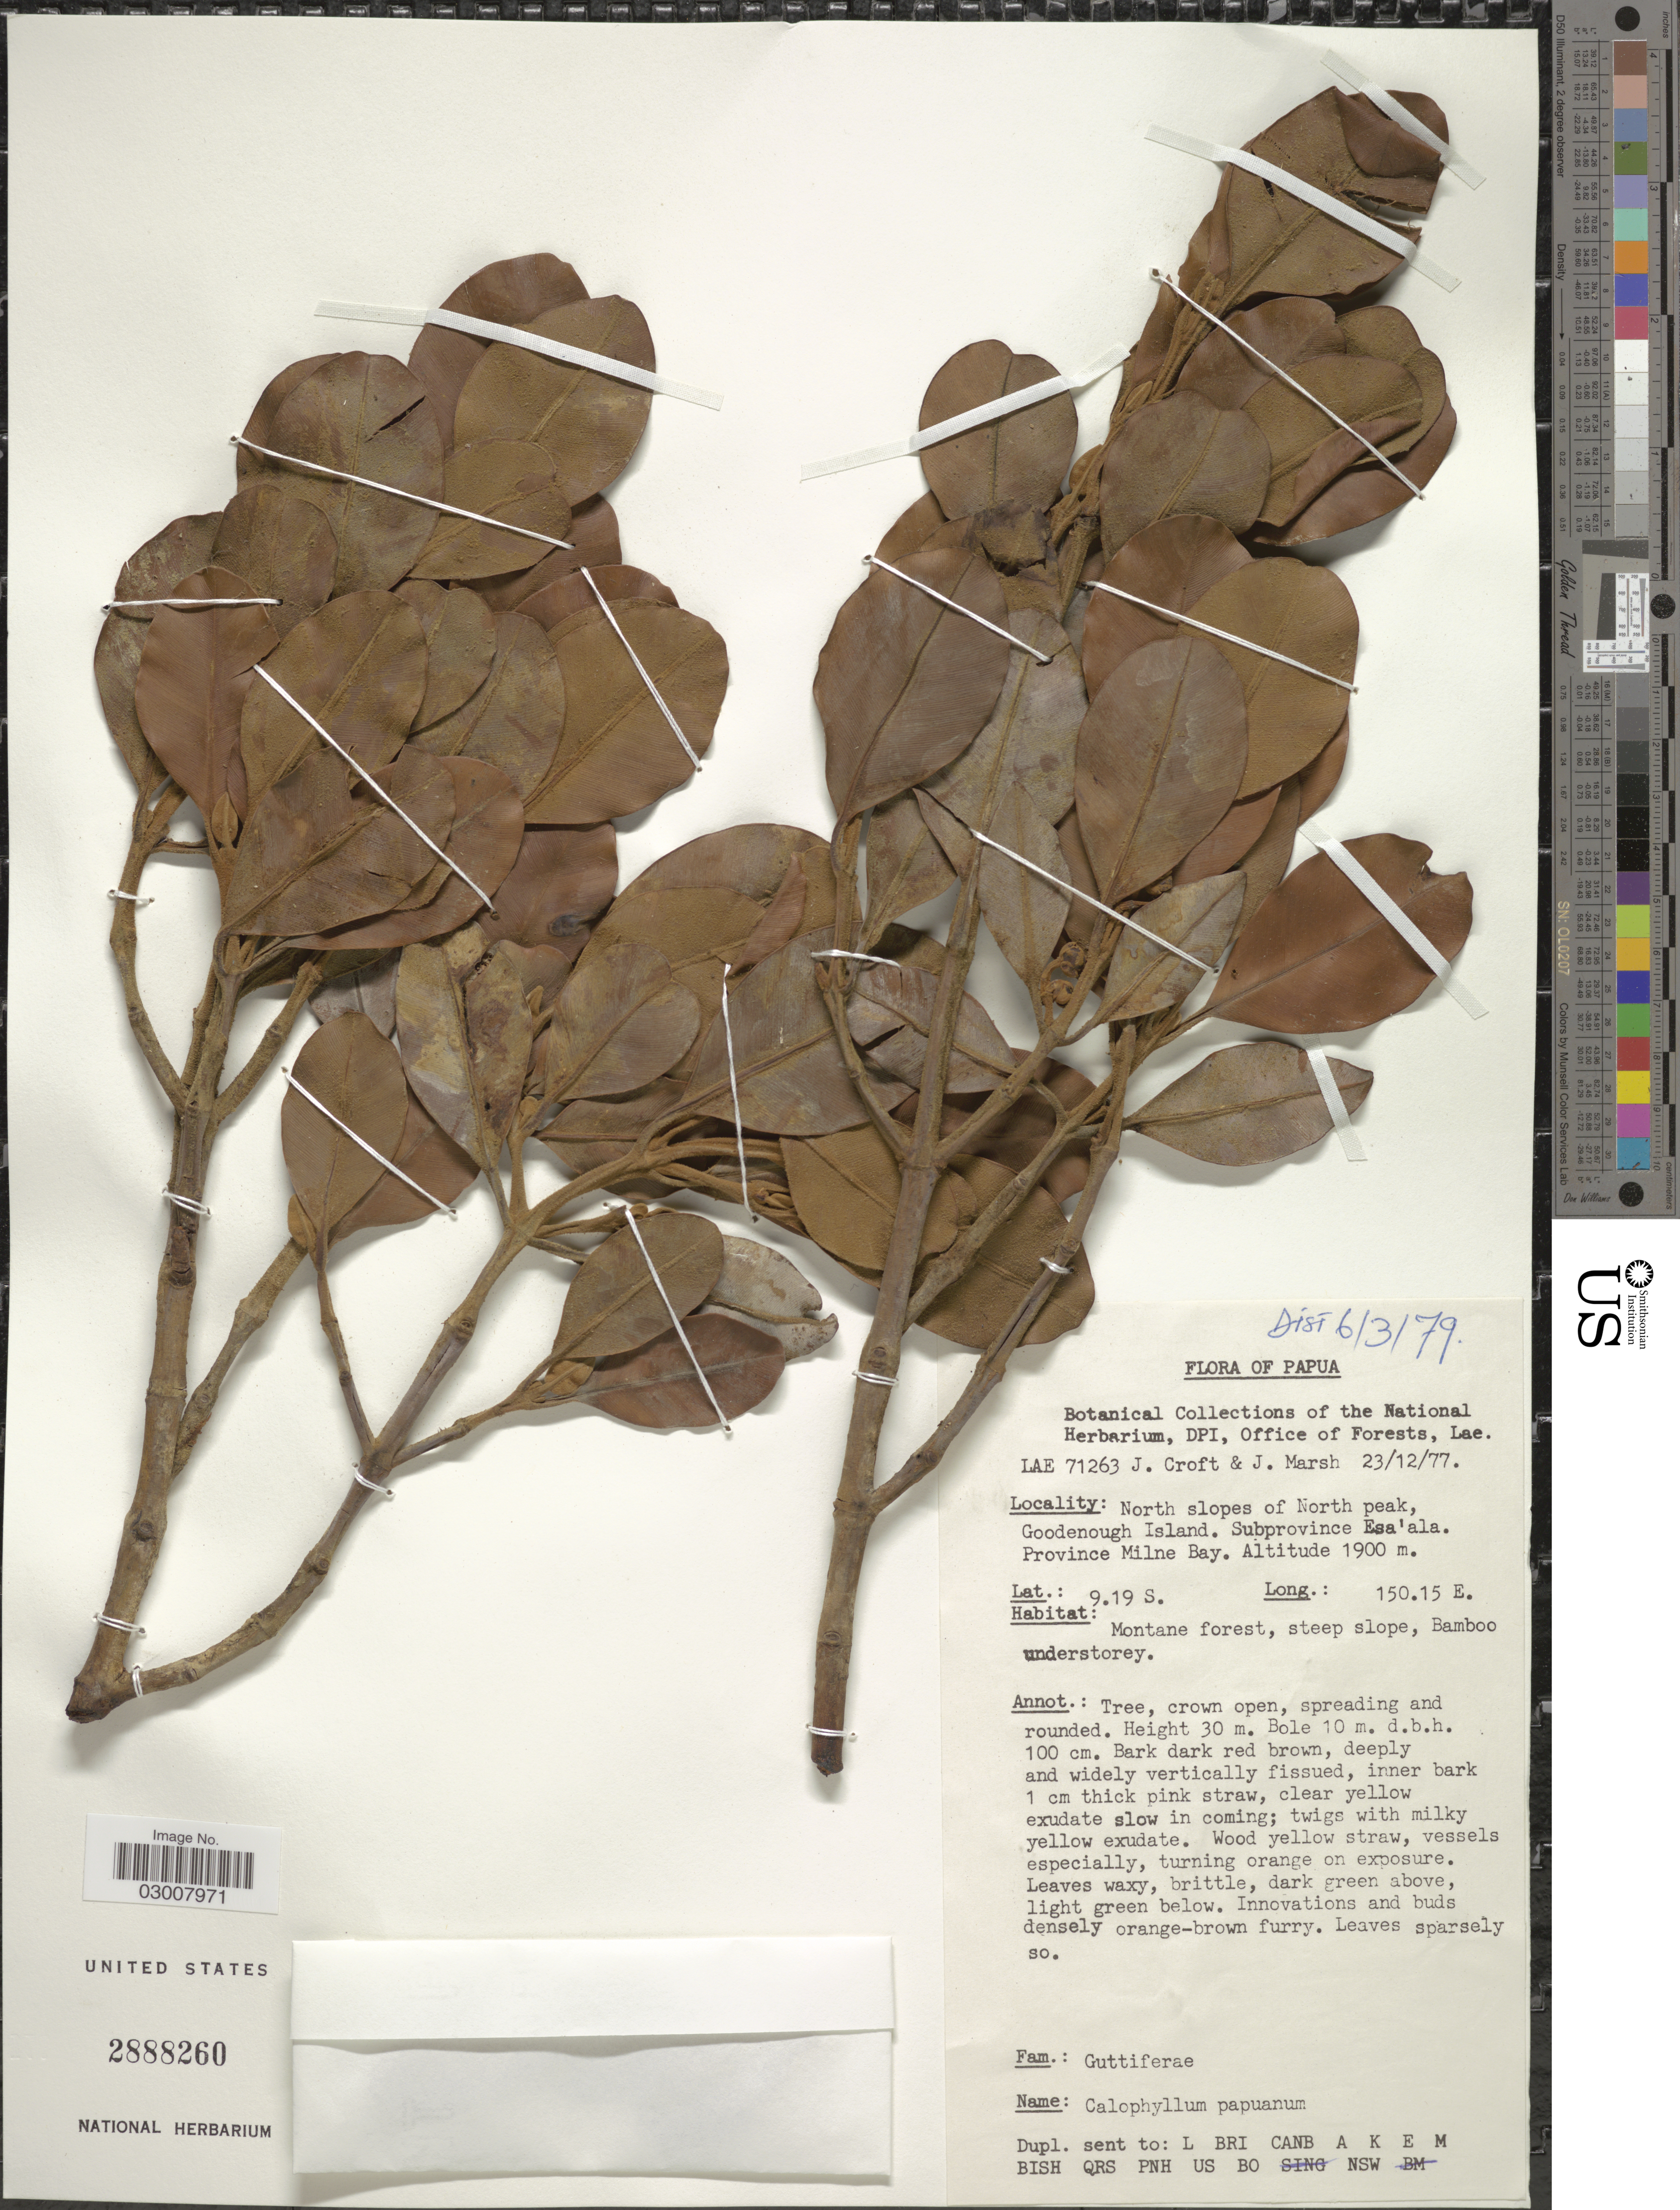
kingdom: Plantae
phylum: Tracheophyta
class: Magnoliopsida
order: Malpighiales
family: Calophyllaceae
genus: Calophyllum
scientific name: Calophyllum papuanum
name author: Lauterb.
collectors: J. Croft & J. Marsh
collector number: LAE 71263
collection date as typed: Transcribed d/m/y: 23/12/77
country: Papua New Guinea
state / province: Milne Bay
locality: Papua. North slopes of North peak, Goodenough Island. Subprovince Esa'ala. Province Milne Bay.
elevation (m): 1900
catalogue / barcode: US 2888260